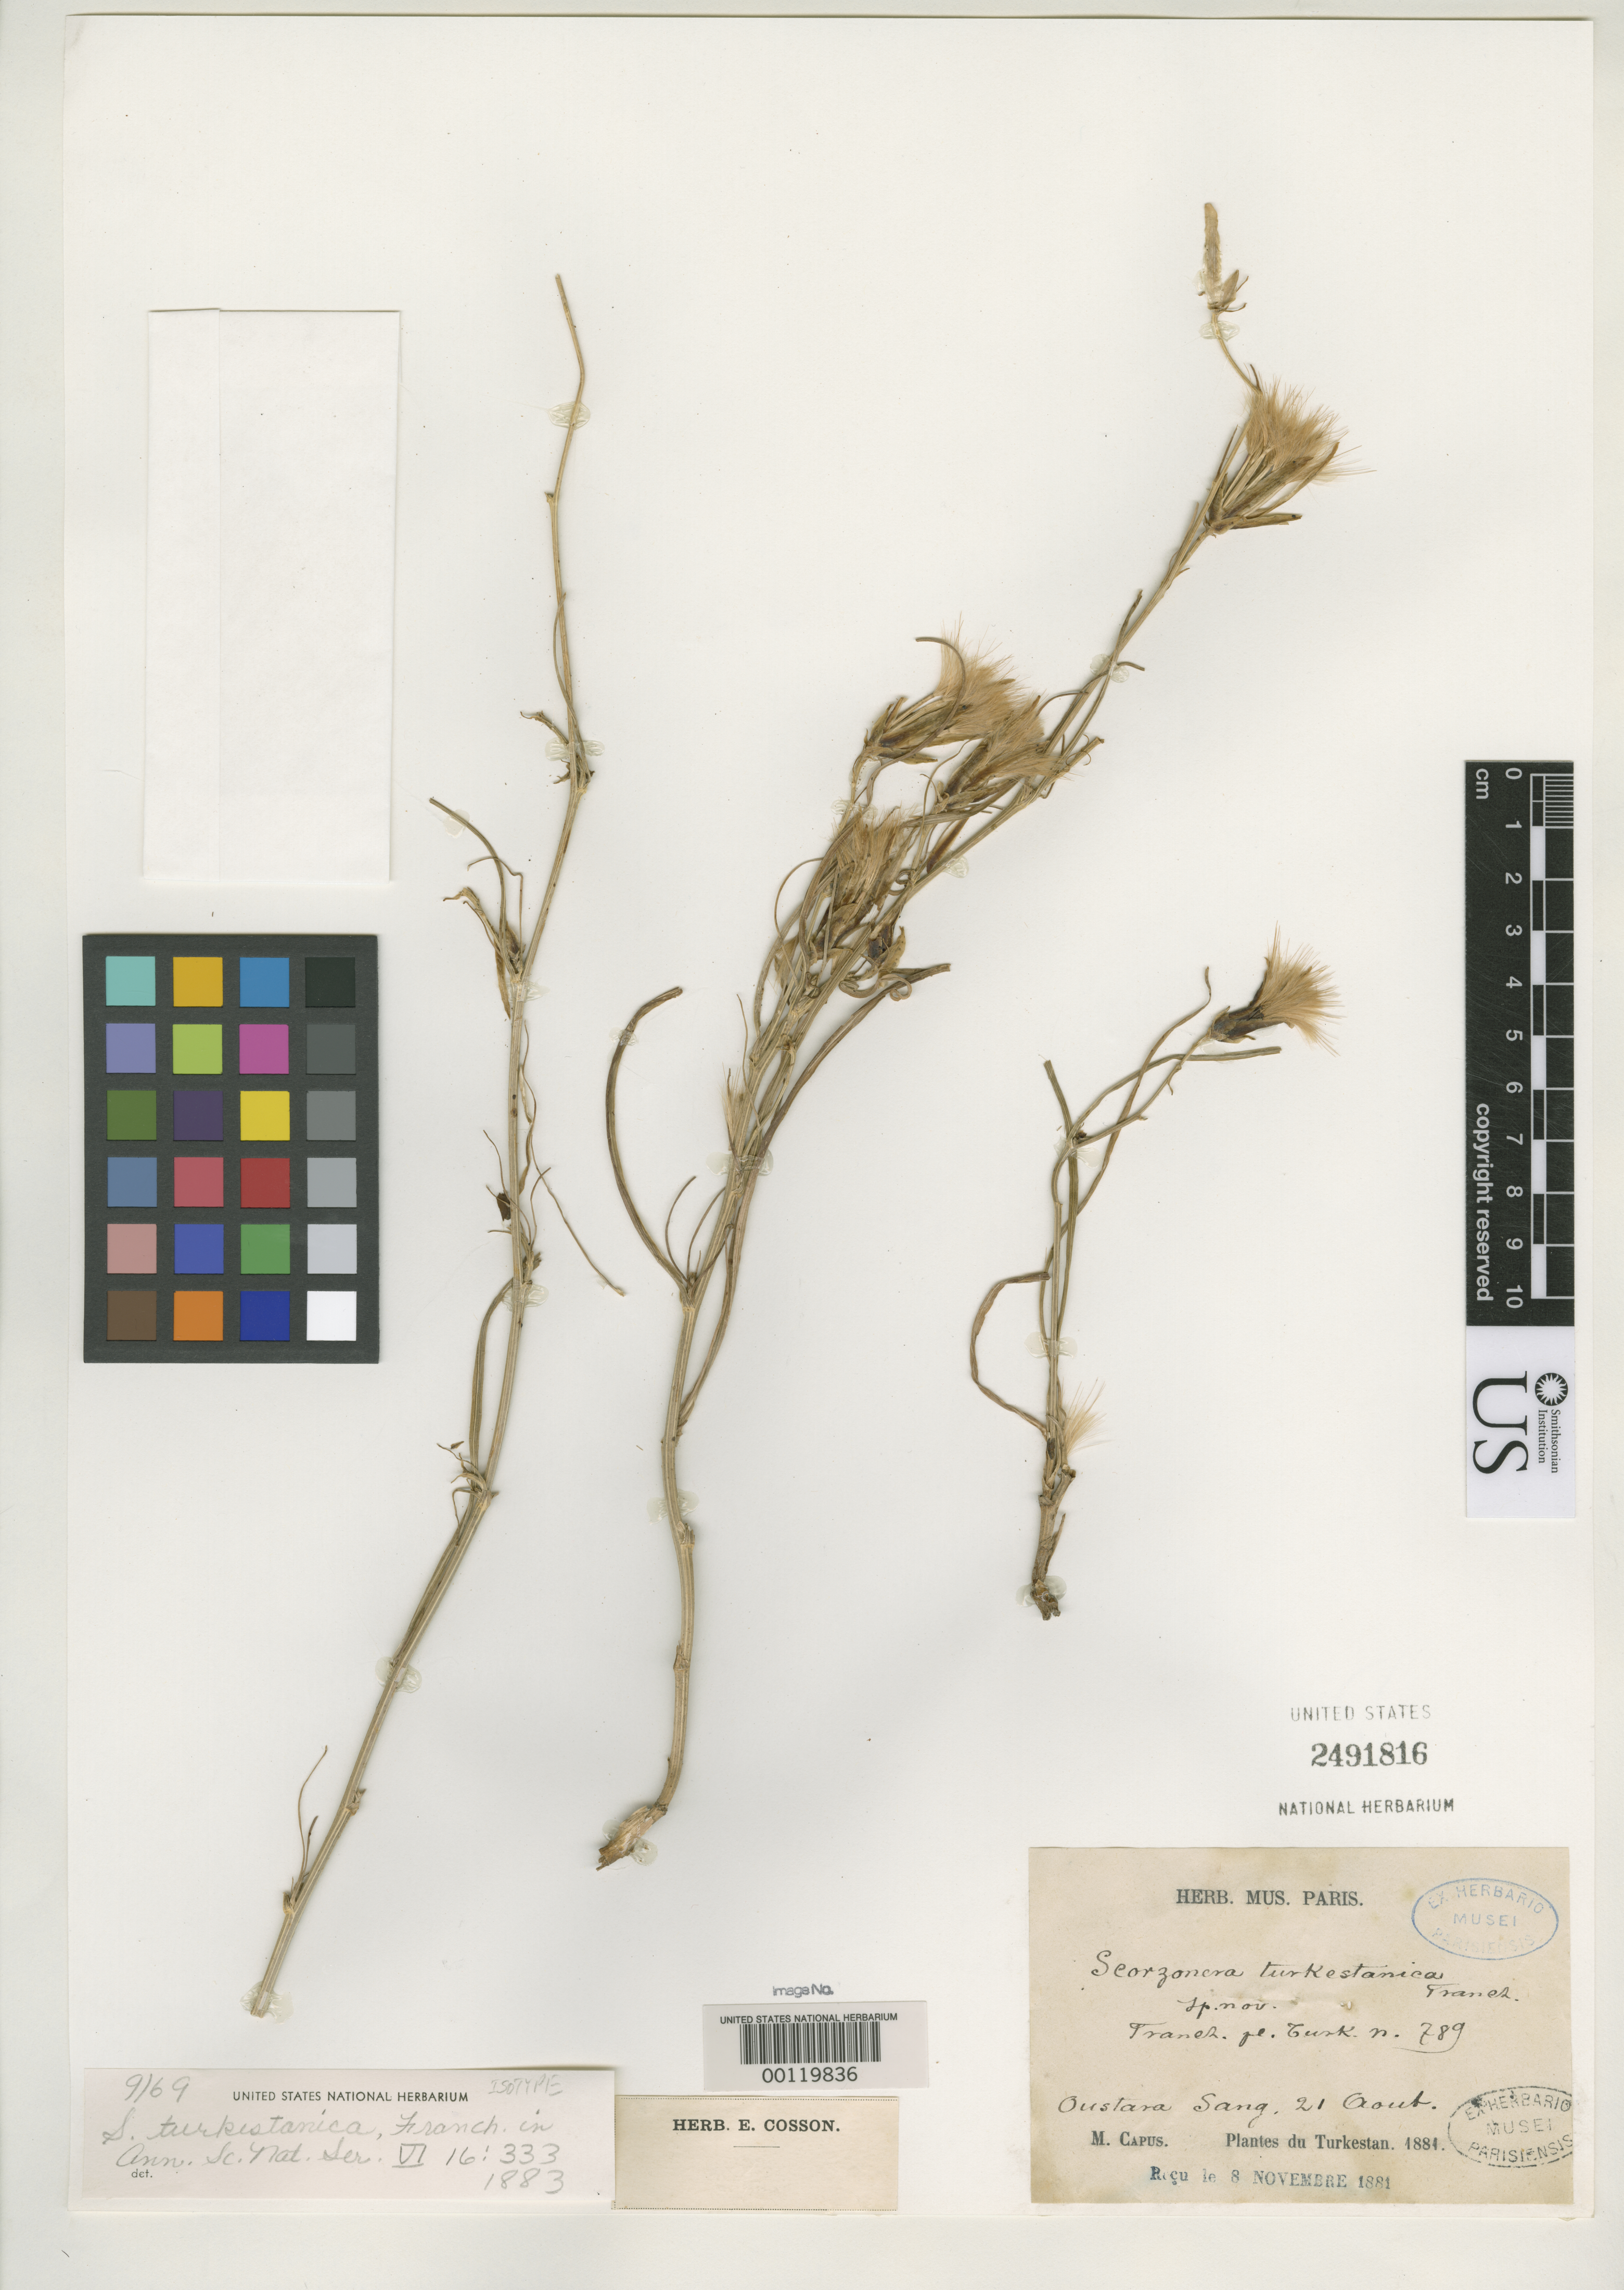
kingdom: Plantae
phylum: Tracheophyta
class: Magnoliopsida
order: Asterales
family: Asteraceae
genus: Scorzonera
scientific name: Scorzonera turkestanica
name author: Franch.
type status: Isotype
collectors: M. Capus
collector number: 789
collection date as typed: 21 Aug 1881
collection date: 1881-08-21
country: Turkmenistan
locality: Oustara Sang.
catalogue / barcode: US 2491816